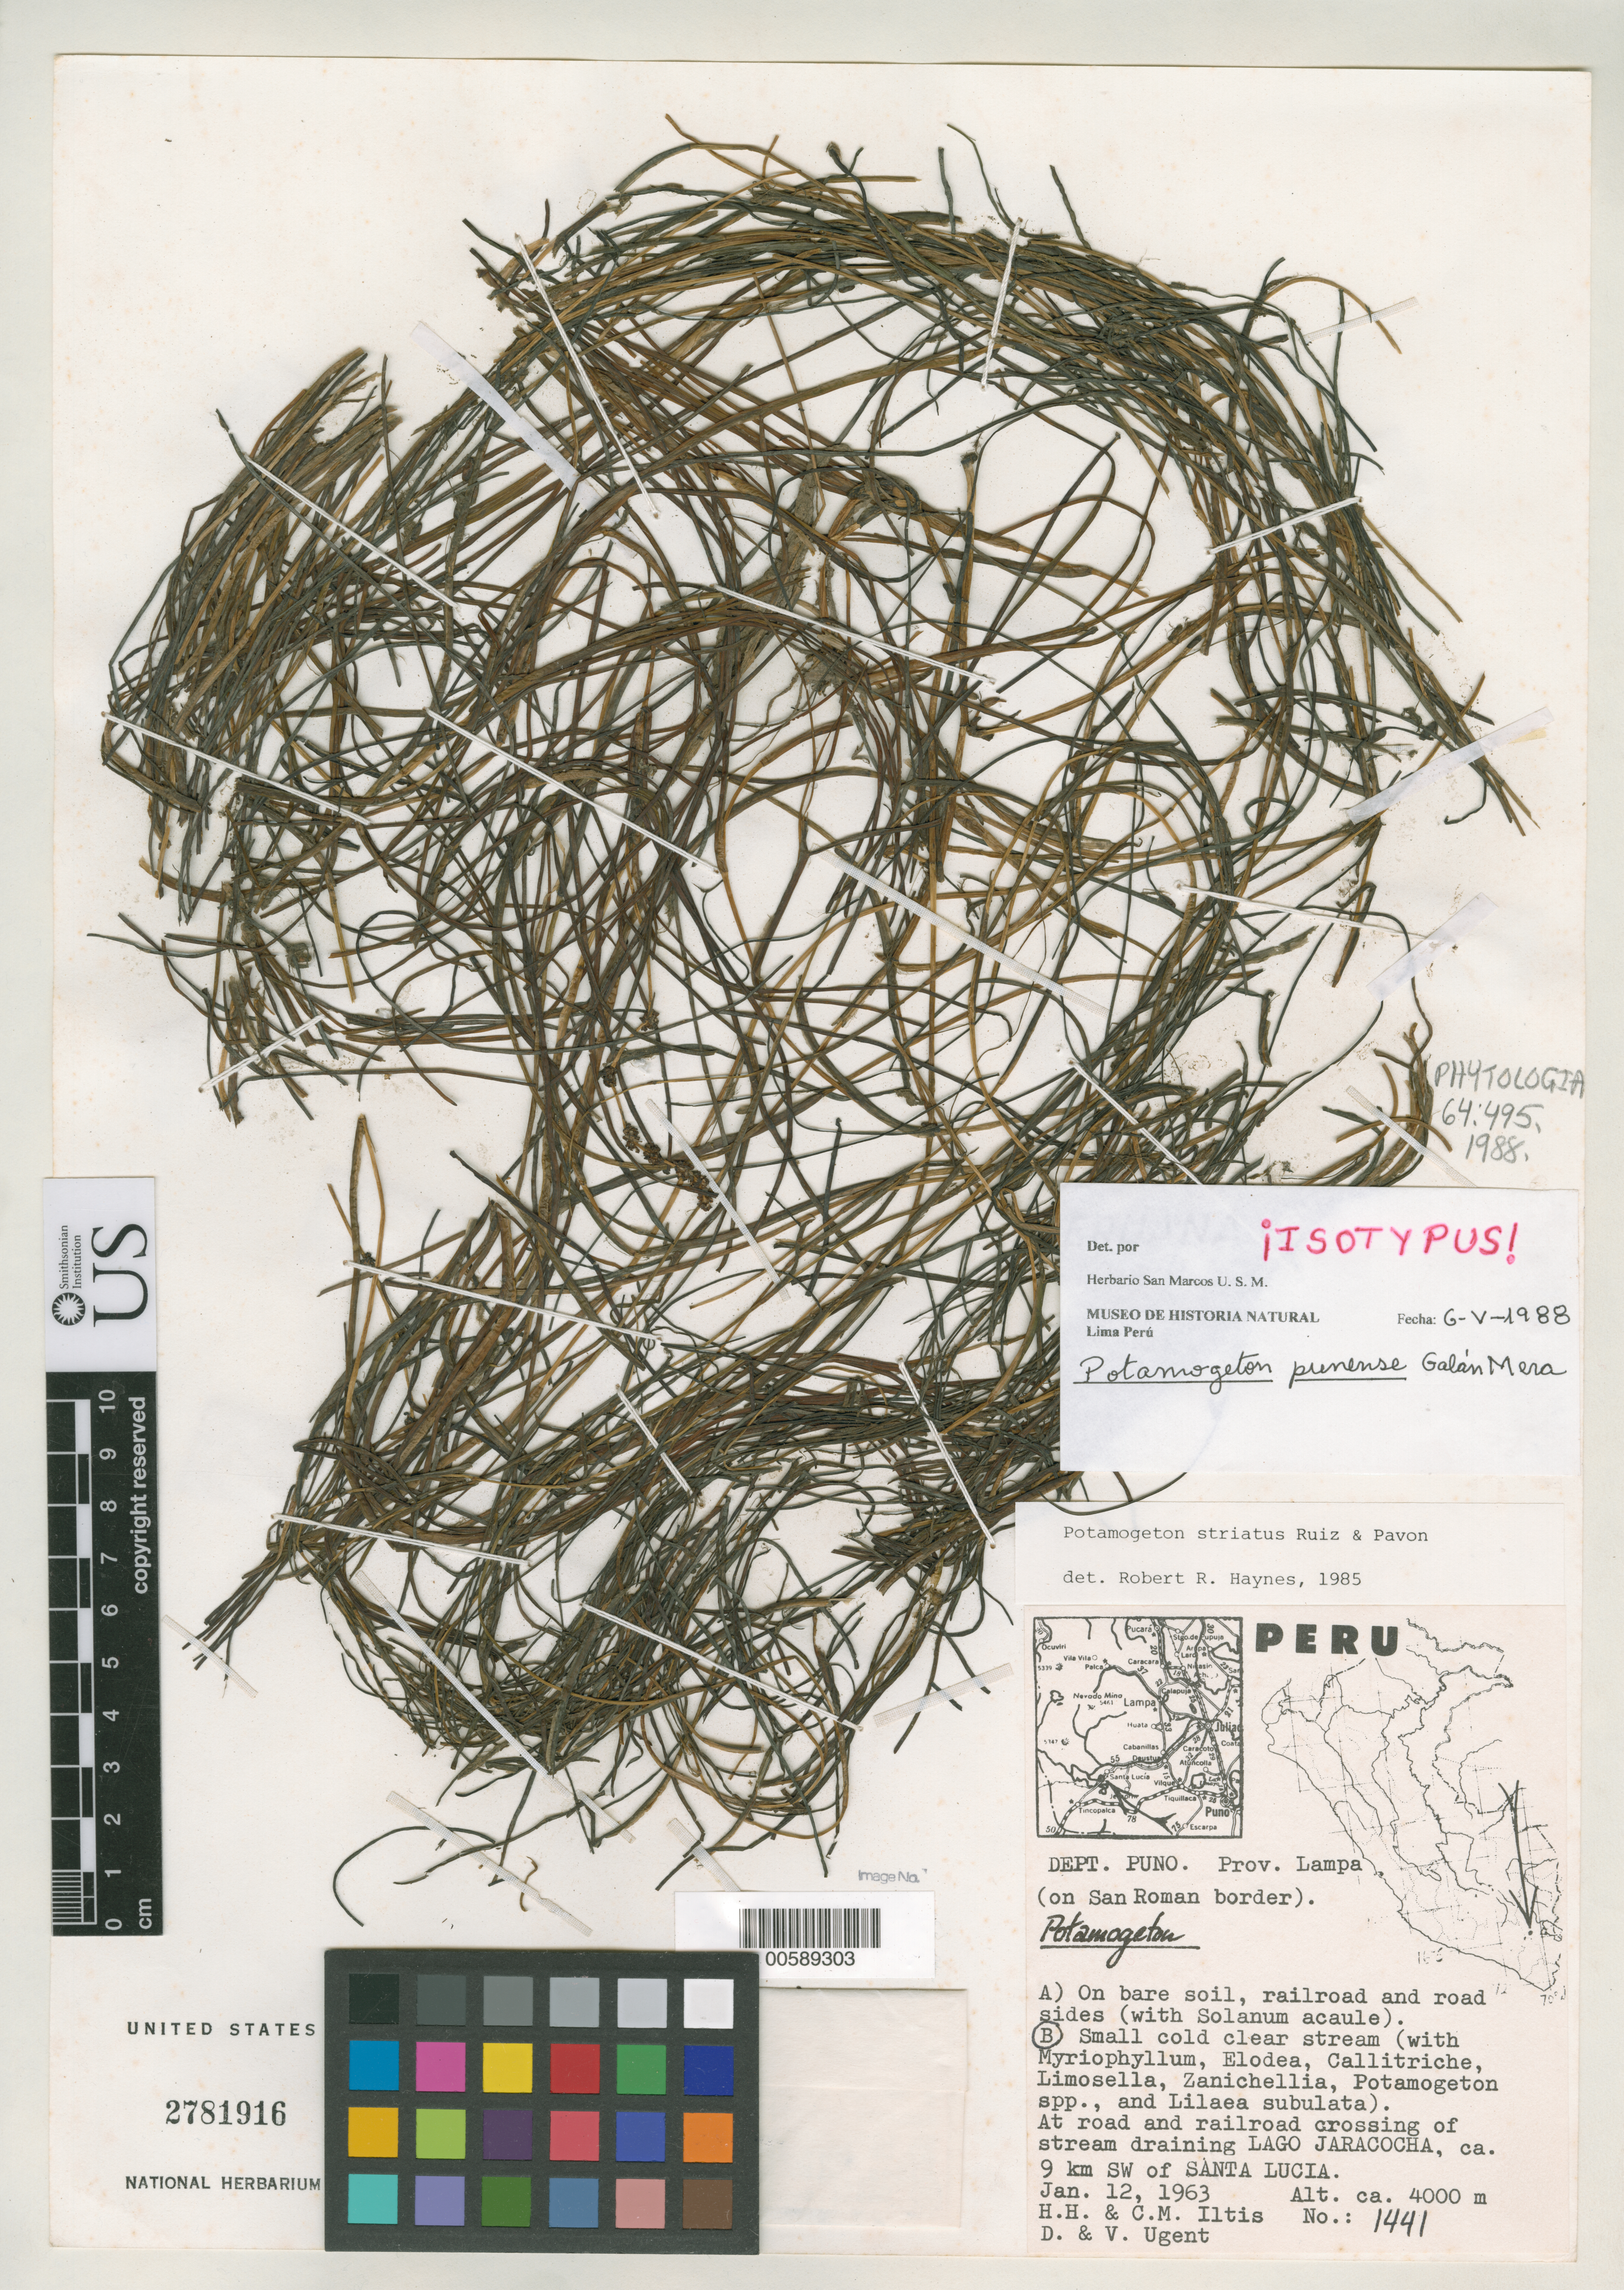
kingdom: Plantae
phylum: Tracheophyta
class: Liliopsida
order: Alismatales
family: Potamogetonaceae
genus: Potamogeton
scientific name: Potamogeton punense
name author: A. Galán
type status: Isotype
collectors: H. H. Iltis, C. M Iltis, D. Ugent & V. Ugent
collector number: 1441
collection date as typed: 12 Jan 1963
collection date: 1963-01-12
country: Peru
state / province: Puno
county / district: Lampa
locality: On San Roman border, at road & railroad crossing of stream draining Lago Jaracocha, ca. 9 km SW of Santa Lucia.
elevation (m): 4000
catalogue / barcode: US 2781916